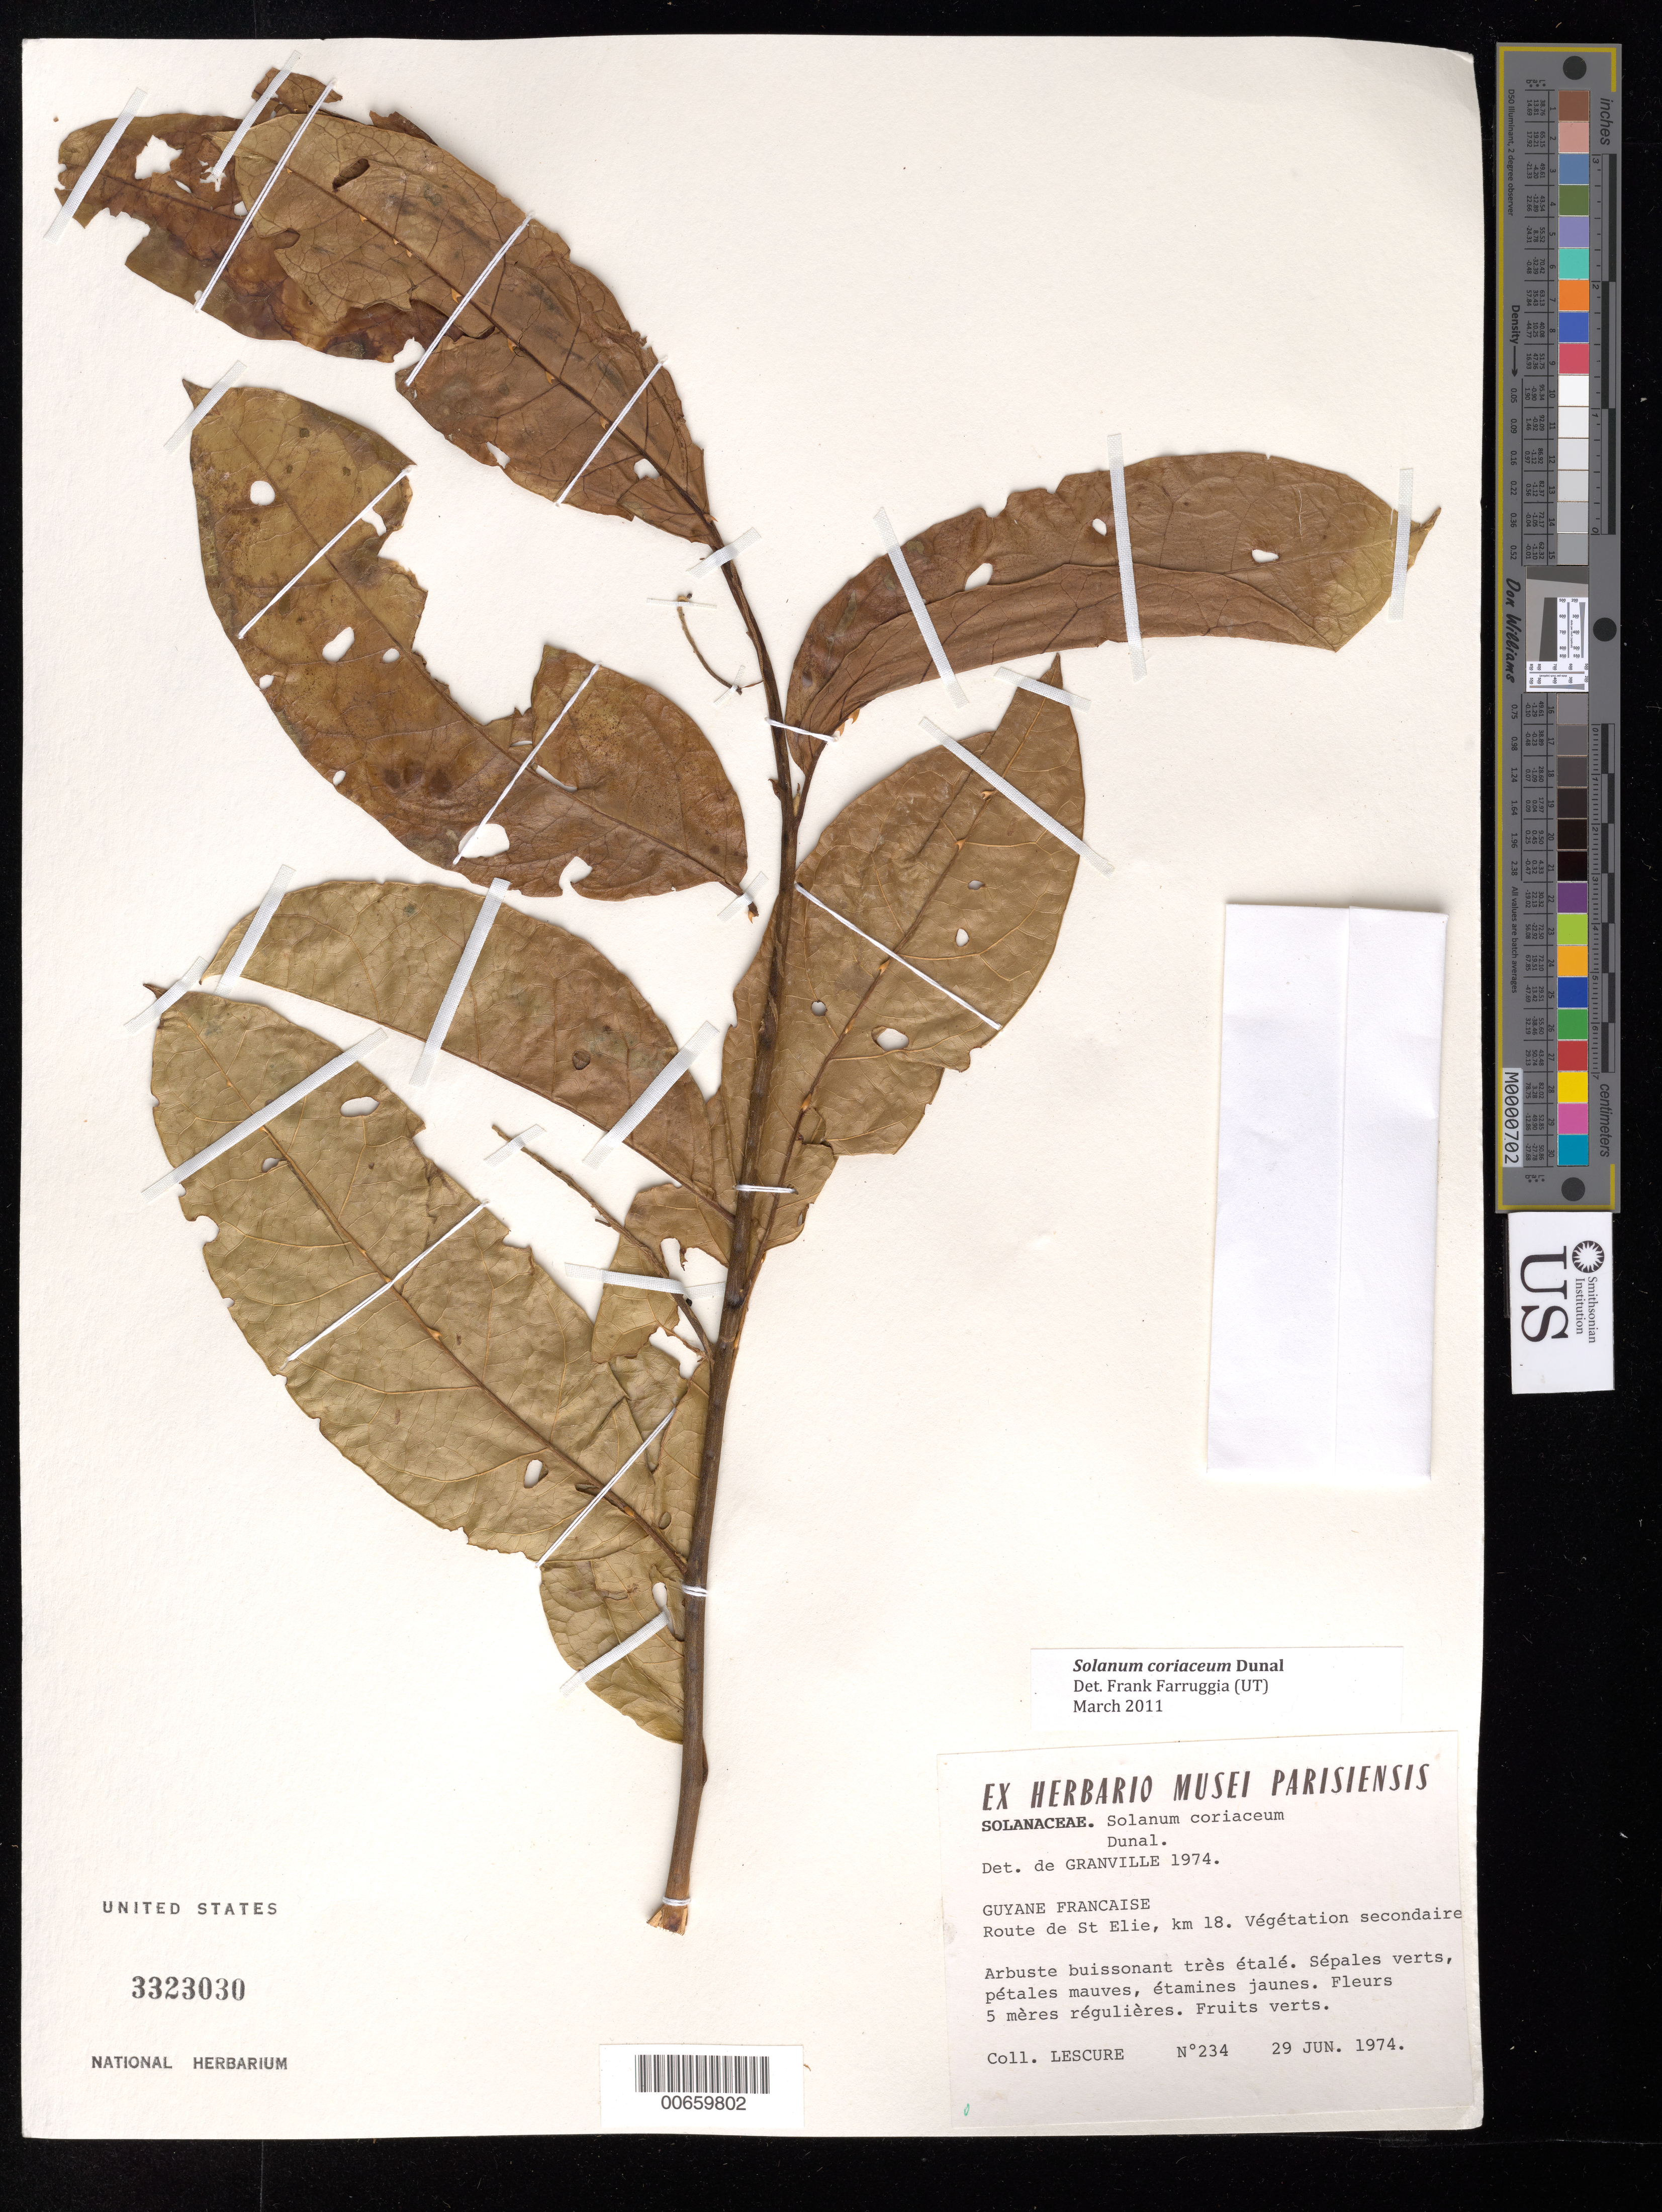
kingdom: Plantae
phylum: Tracheophyta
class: Magnoliopsida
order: Solanales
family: Solanaceae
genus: Solanum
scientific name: Solanum coriaceum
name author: Dunal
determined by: Granville, J. J. de, (CAY), Institut de Recherche pour le Developpement (IRD) (FRENCH GUIANA)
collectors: J.-P. Lescure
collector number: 234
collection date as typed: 6 Jun 1974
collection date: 1974-06-06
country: French Guiana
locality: Route de St Elie, km 18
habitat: Secondary vegetation.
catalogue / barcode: US 3323030